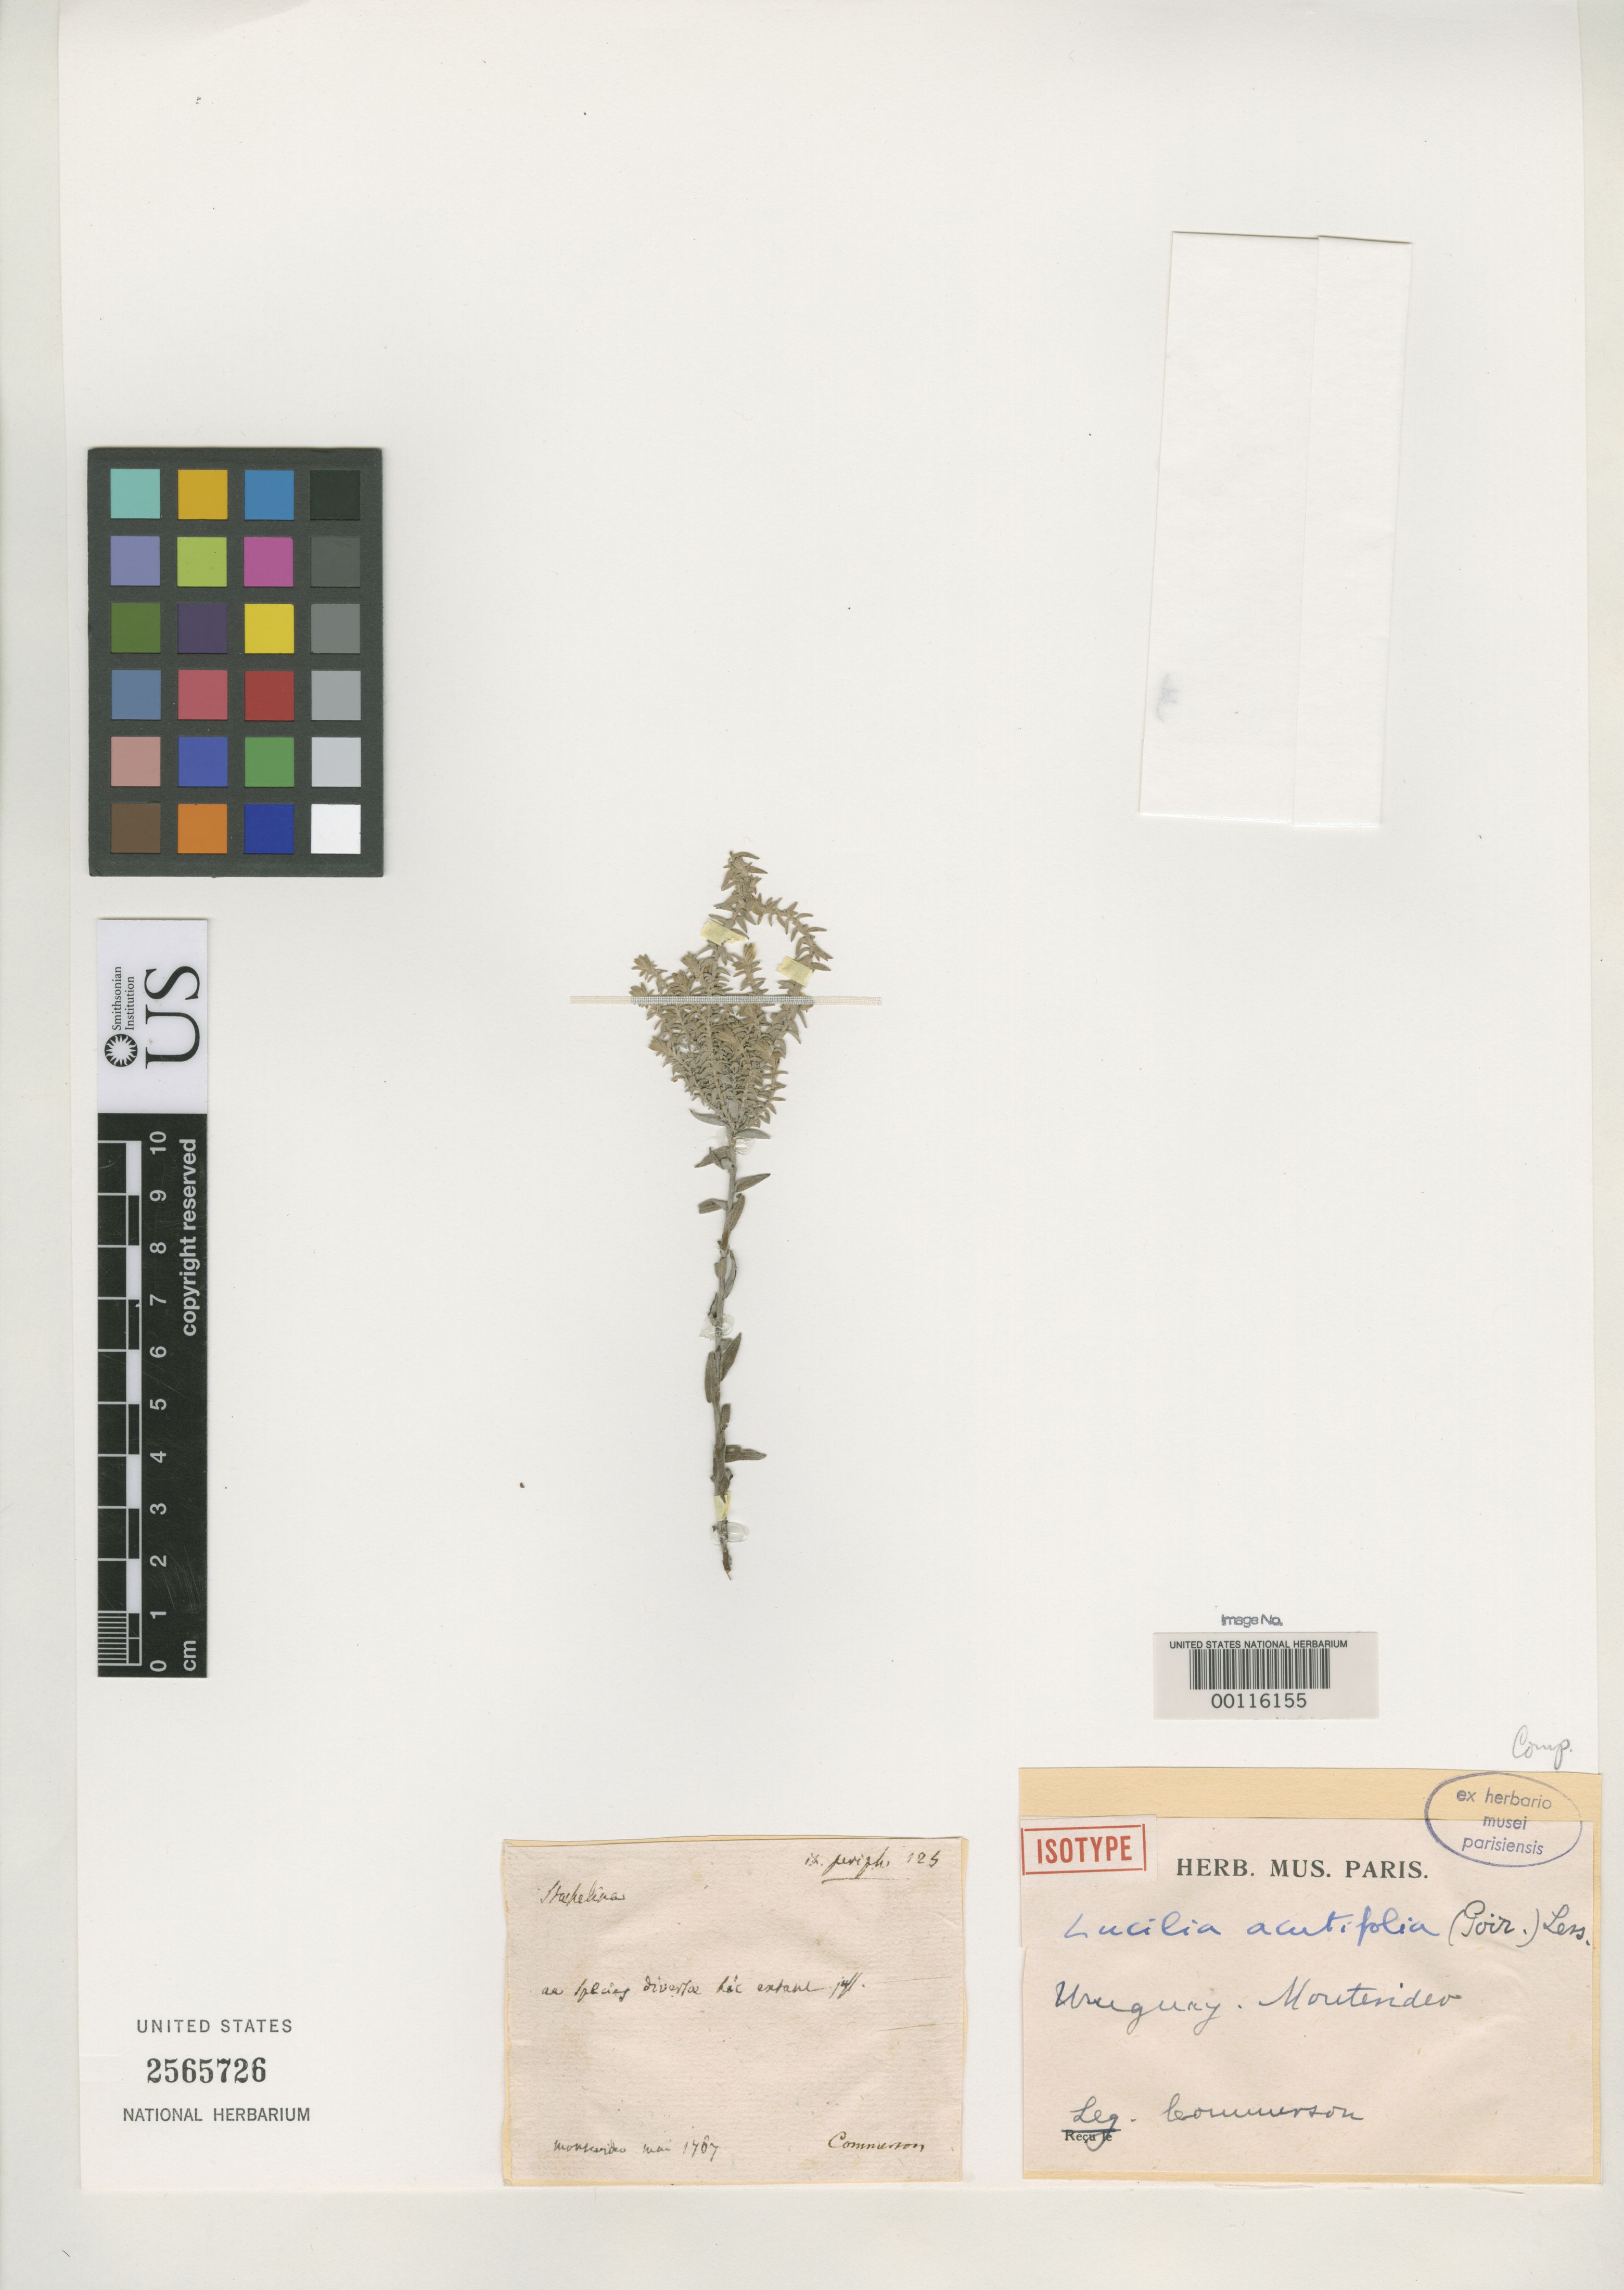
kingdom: Plantae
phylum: Tracheophyta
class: Magnoliopsida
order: Asterales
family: Asteraceae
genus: Serratula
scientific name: Serratula acutifolia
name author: Poir. in Lam.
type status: Isotype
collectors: P. Commerson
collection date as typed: May 1767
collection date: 1767-05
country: Uruguay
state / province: Montevideo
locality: Montevideo, Staehelina.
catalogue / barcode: US 2565726